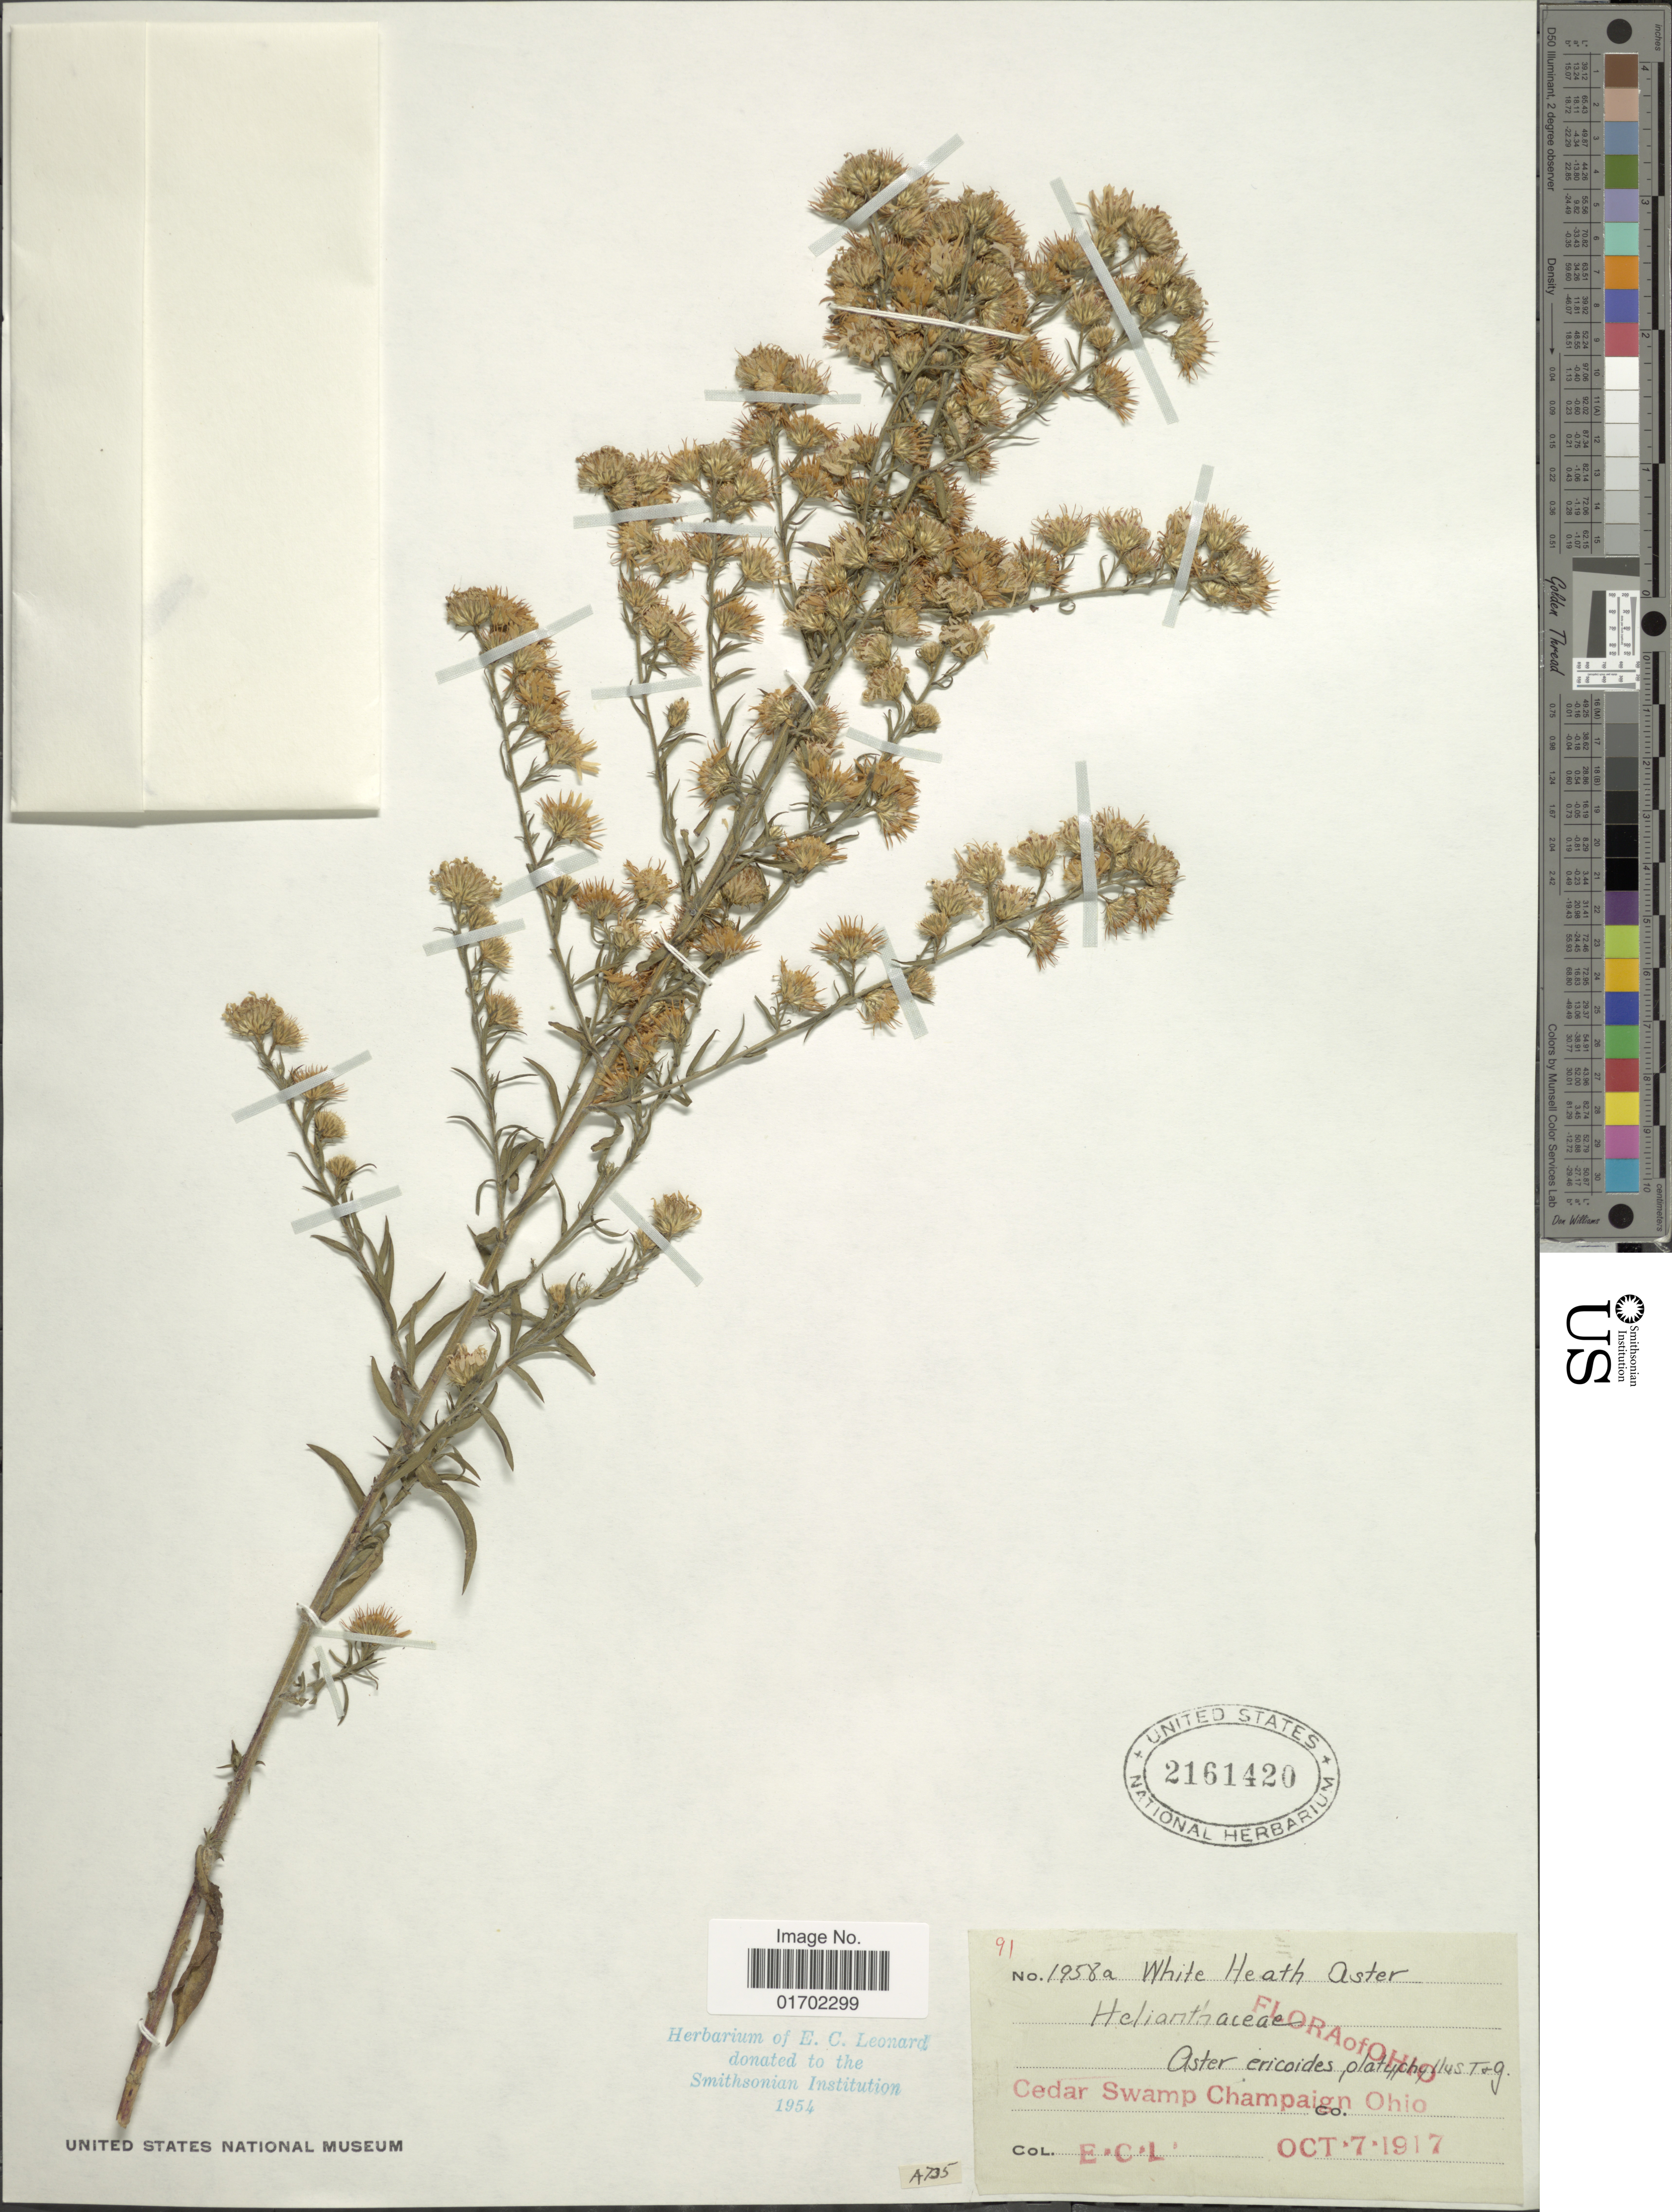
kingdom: Plantae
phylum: Tracheophyta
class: Magnoliopsida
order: Asterales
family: Asteraceae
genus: Symphyotrichum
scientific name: Symphyotrichum pilosum var. pilosum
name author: (Willd.) G.L. Nesom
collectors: E. C. Leonard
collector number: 1958a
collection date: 1917-10-08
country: United States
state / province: Ohio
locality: Cedar Swamp, Champaign Co.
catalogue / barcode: US 2161420